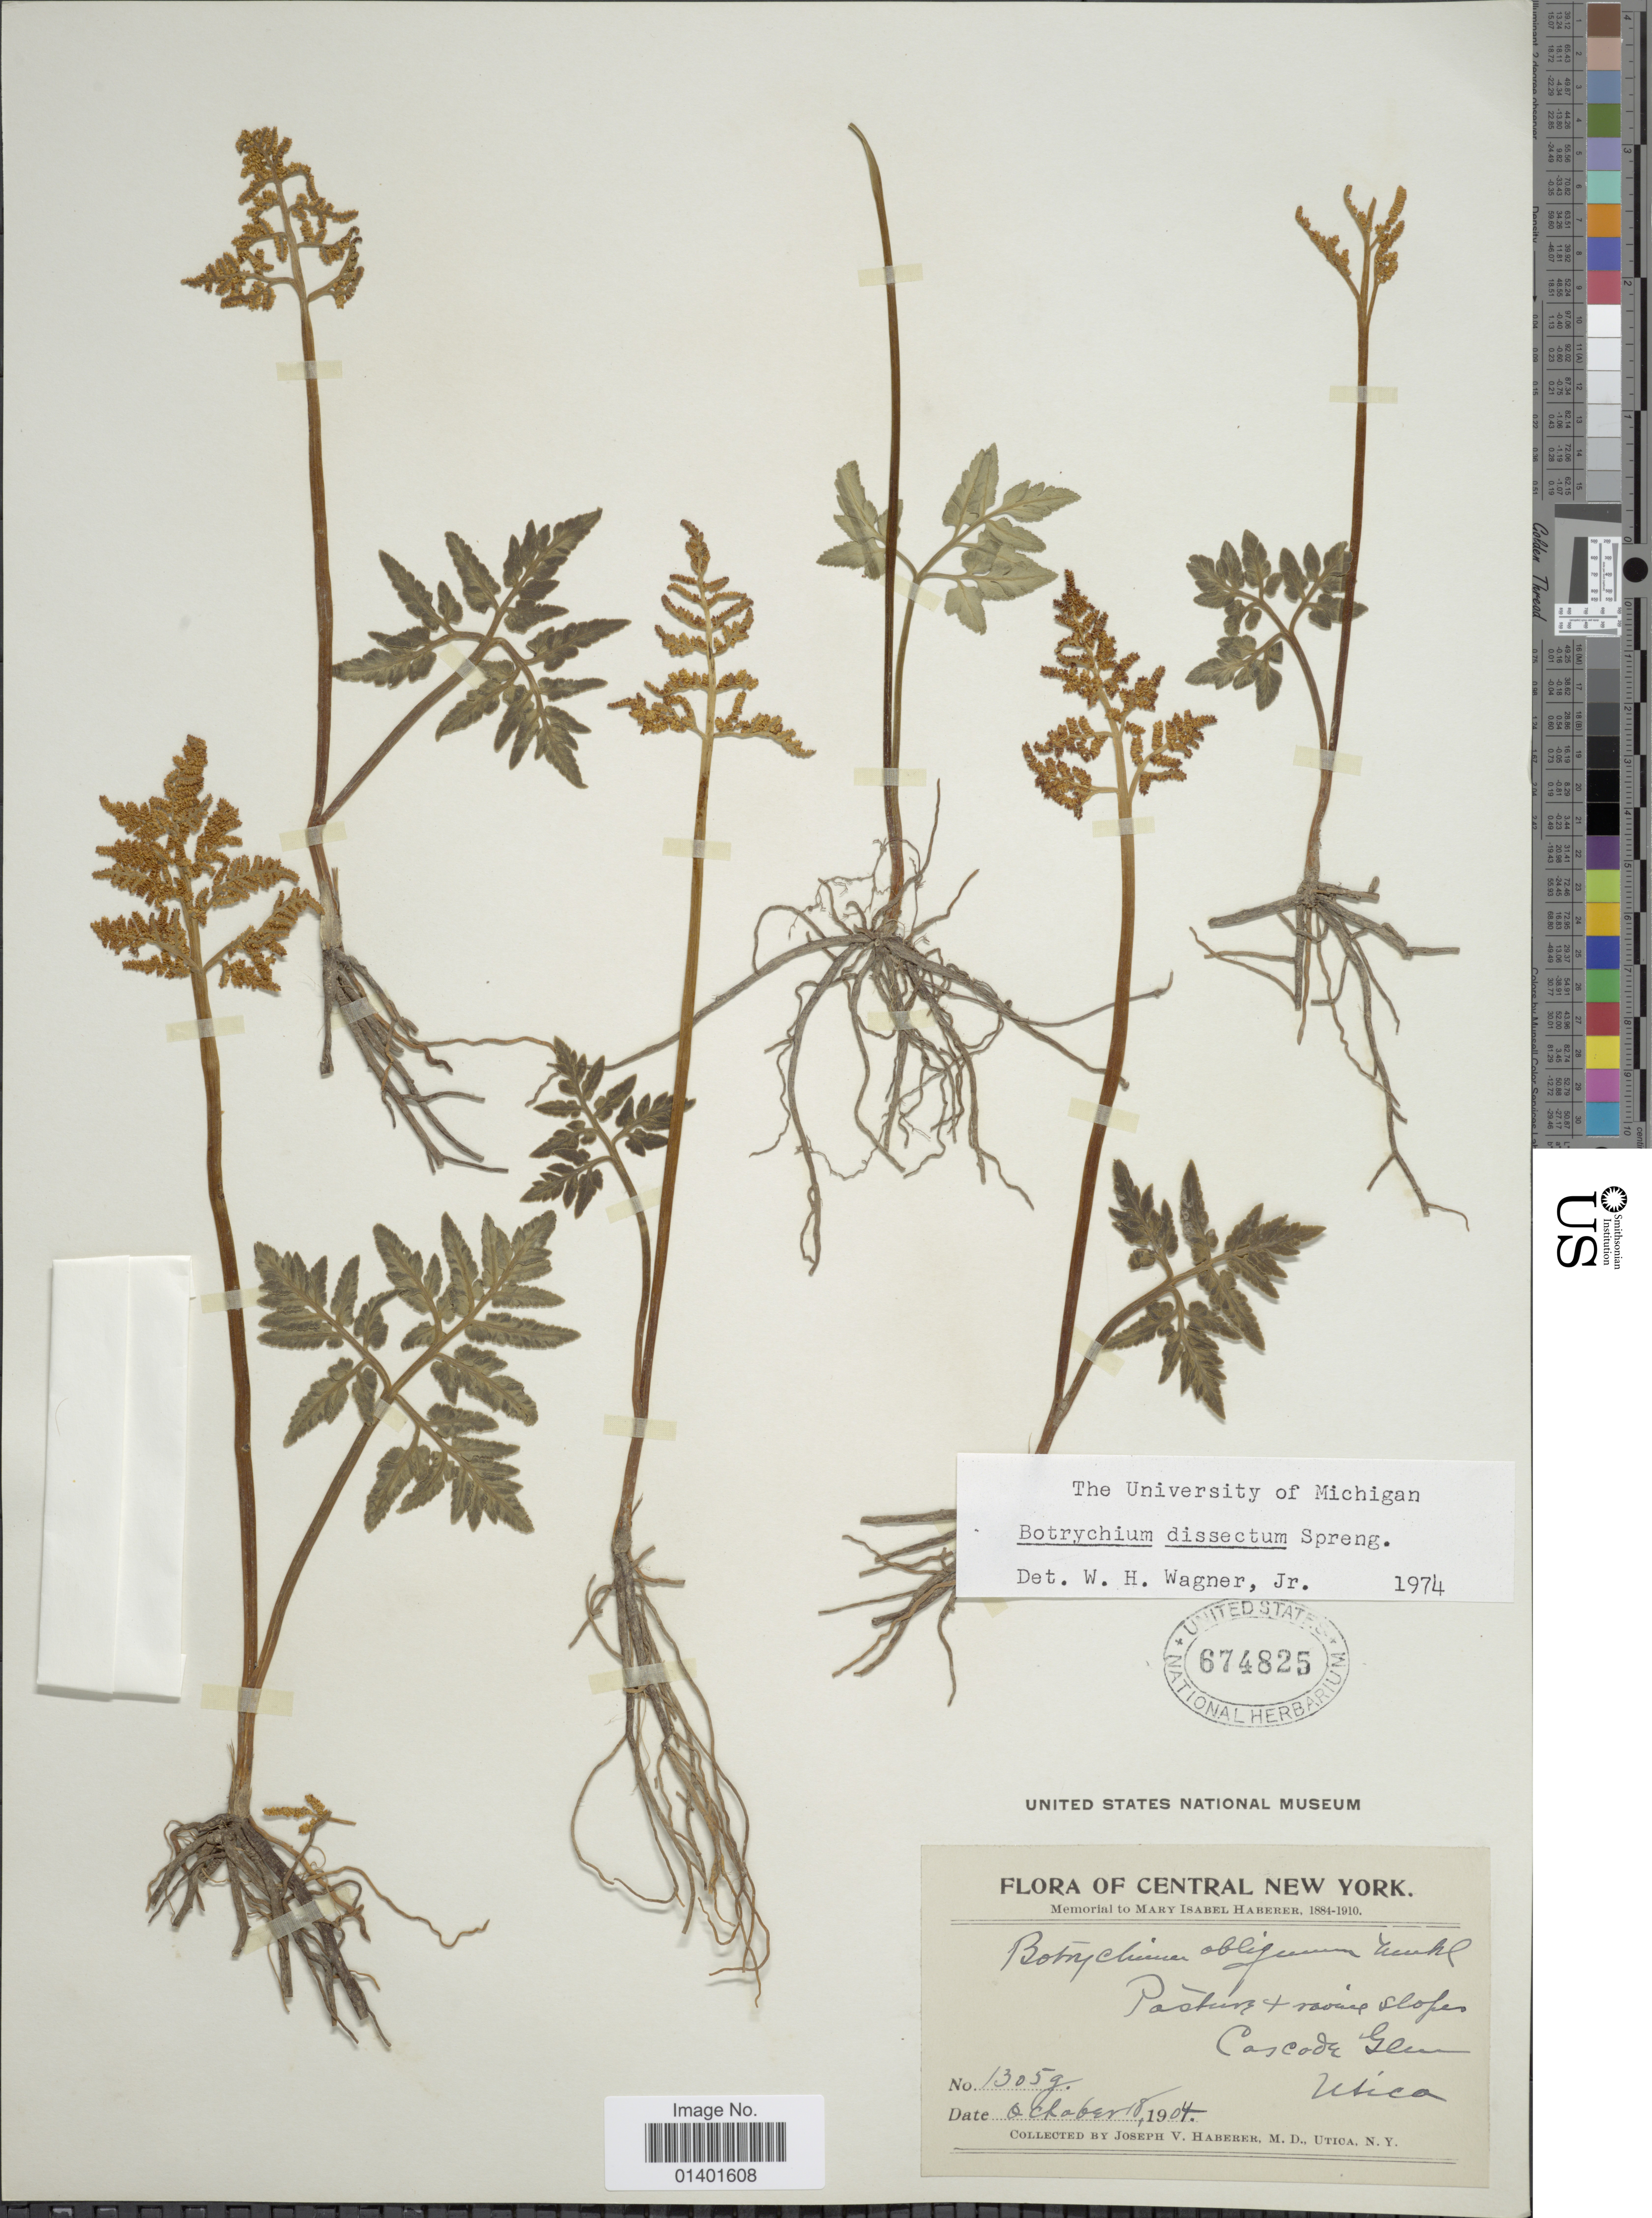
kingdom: Plantae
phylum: Tracheophyta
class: Polypodiopsida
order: Ophioglossales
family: Ophioglossaceae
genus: Botrychium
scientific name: Botrychium dissectum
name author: Spreng.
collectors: J. V. Haberer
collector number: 1305g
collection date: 1904-10-18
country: United States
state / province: New York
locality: Central New York, Pasture rowing slopes Cascade Glen Utica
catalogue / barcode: US 674825